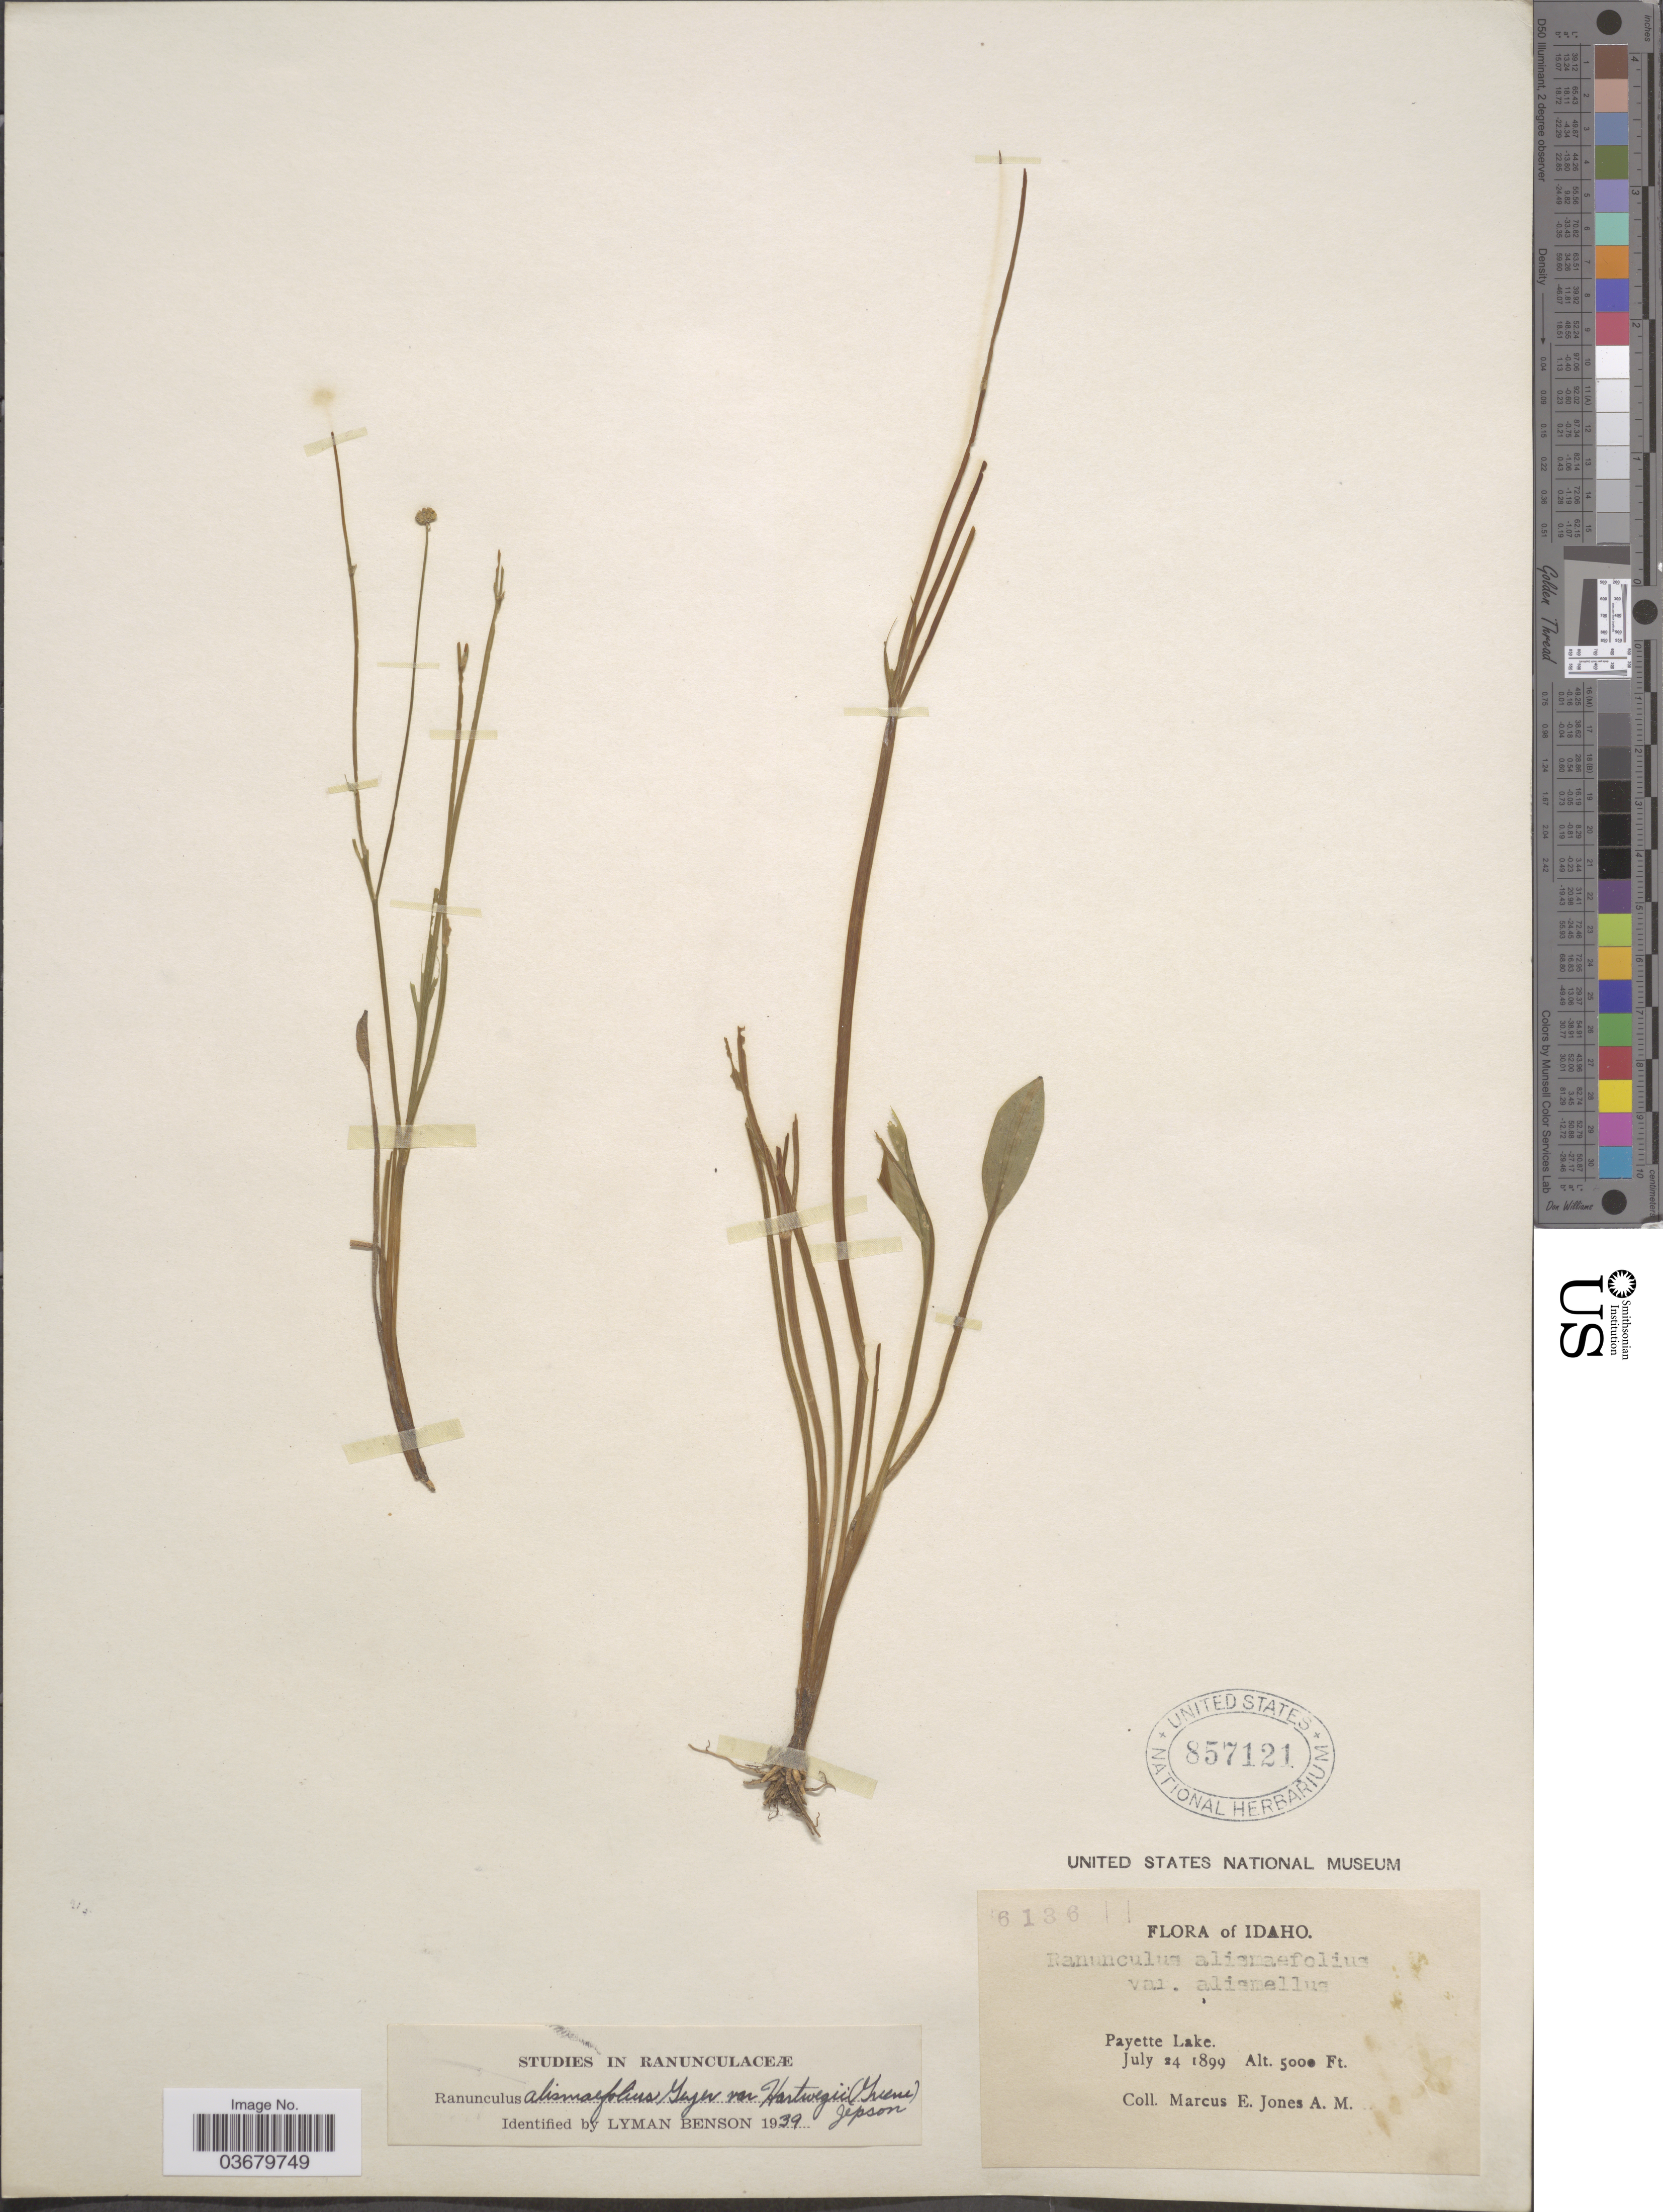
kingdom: Plantae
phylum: Tracheophyta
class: Magnoliopsida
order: Ranunculales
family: Ranunculaceae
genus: Ranunculus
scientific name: Ranunculus alismifolius var. hartwegii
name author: (Greene) Jeps.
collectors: M. E. Jones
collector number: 6136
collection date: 1899-07-24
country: United States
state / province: Idaho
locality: Payette Lake.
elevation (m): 1524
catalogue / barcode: US 857121